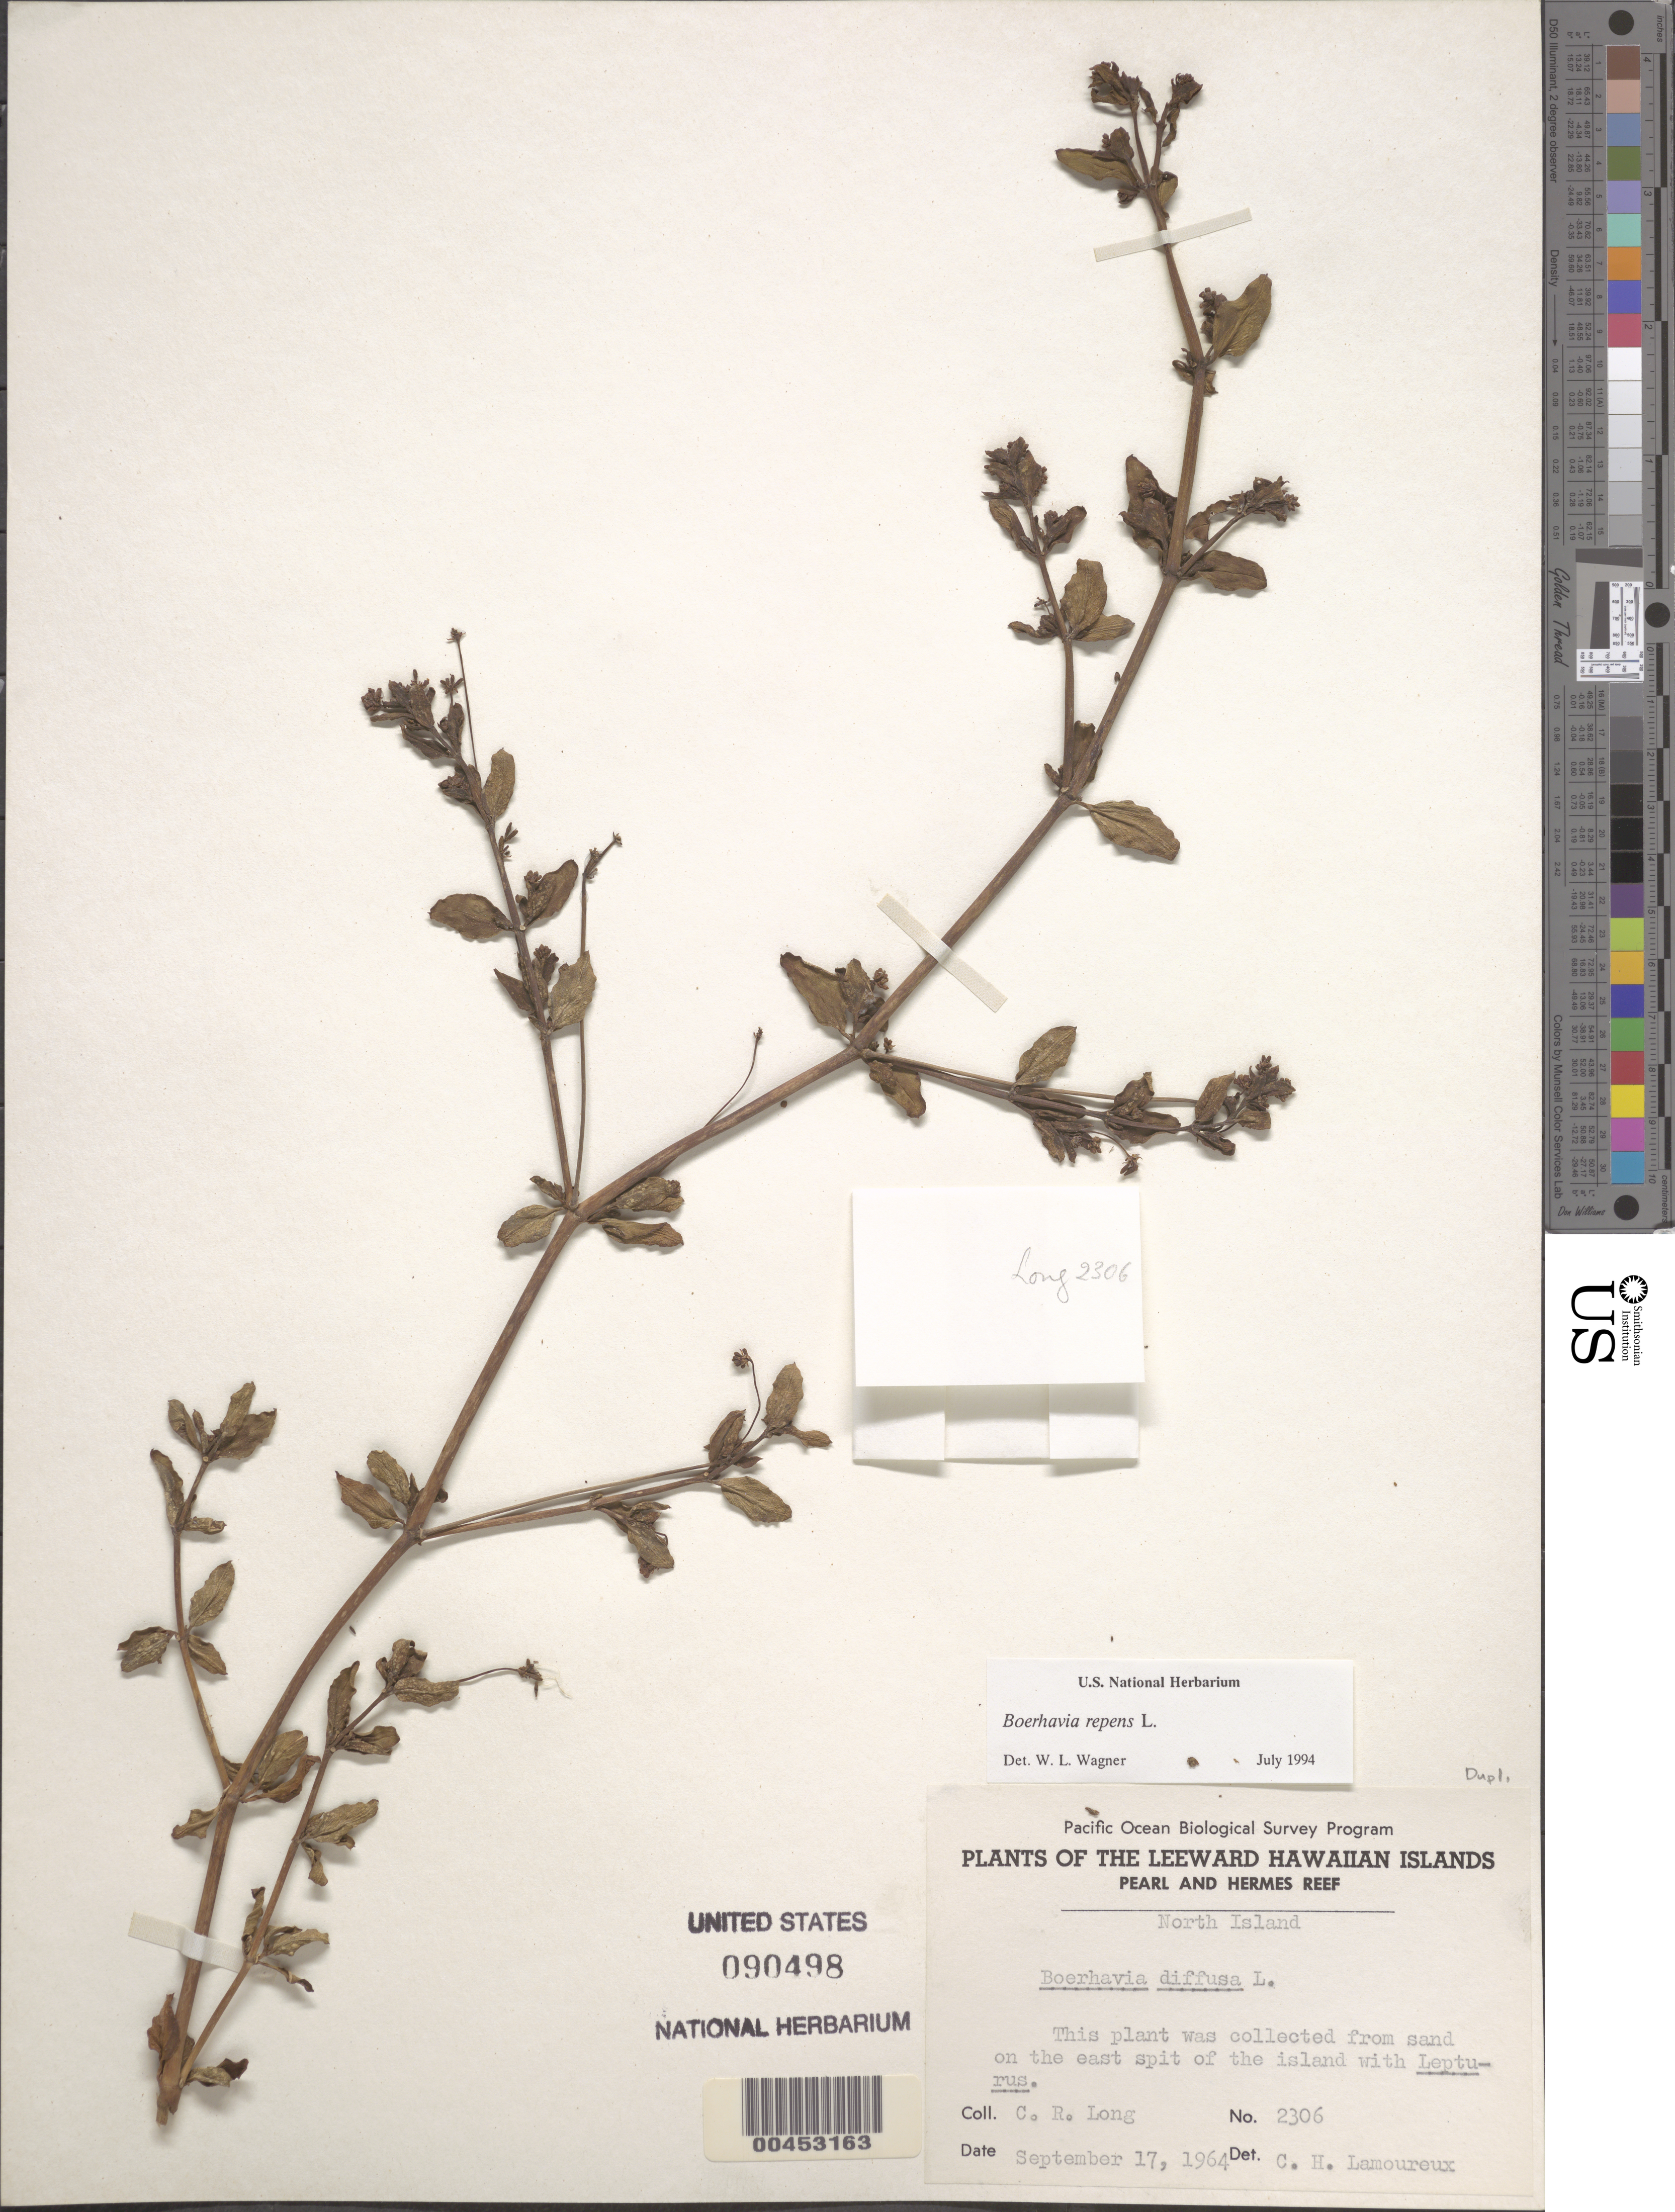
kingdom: Plantae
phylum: Tracheophyta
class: Magnoliopsida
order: Caryophyllales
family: Nyctaginaceae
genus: Boerhavia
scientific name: Boerhavia repens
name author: L.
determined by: Wagner, W. L., (BOT), Smithsonian Institution - National Museum of Natural History (UNITED STATES)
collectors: C. Long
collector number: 2306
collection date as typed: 17 Sep 1964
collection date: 1964-09-17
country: United States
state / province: Hawaii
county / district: Honolulu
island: Pearl and Hermes Atoll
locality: North Islet, on the E spit of the island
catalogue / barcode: US 90498